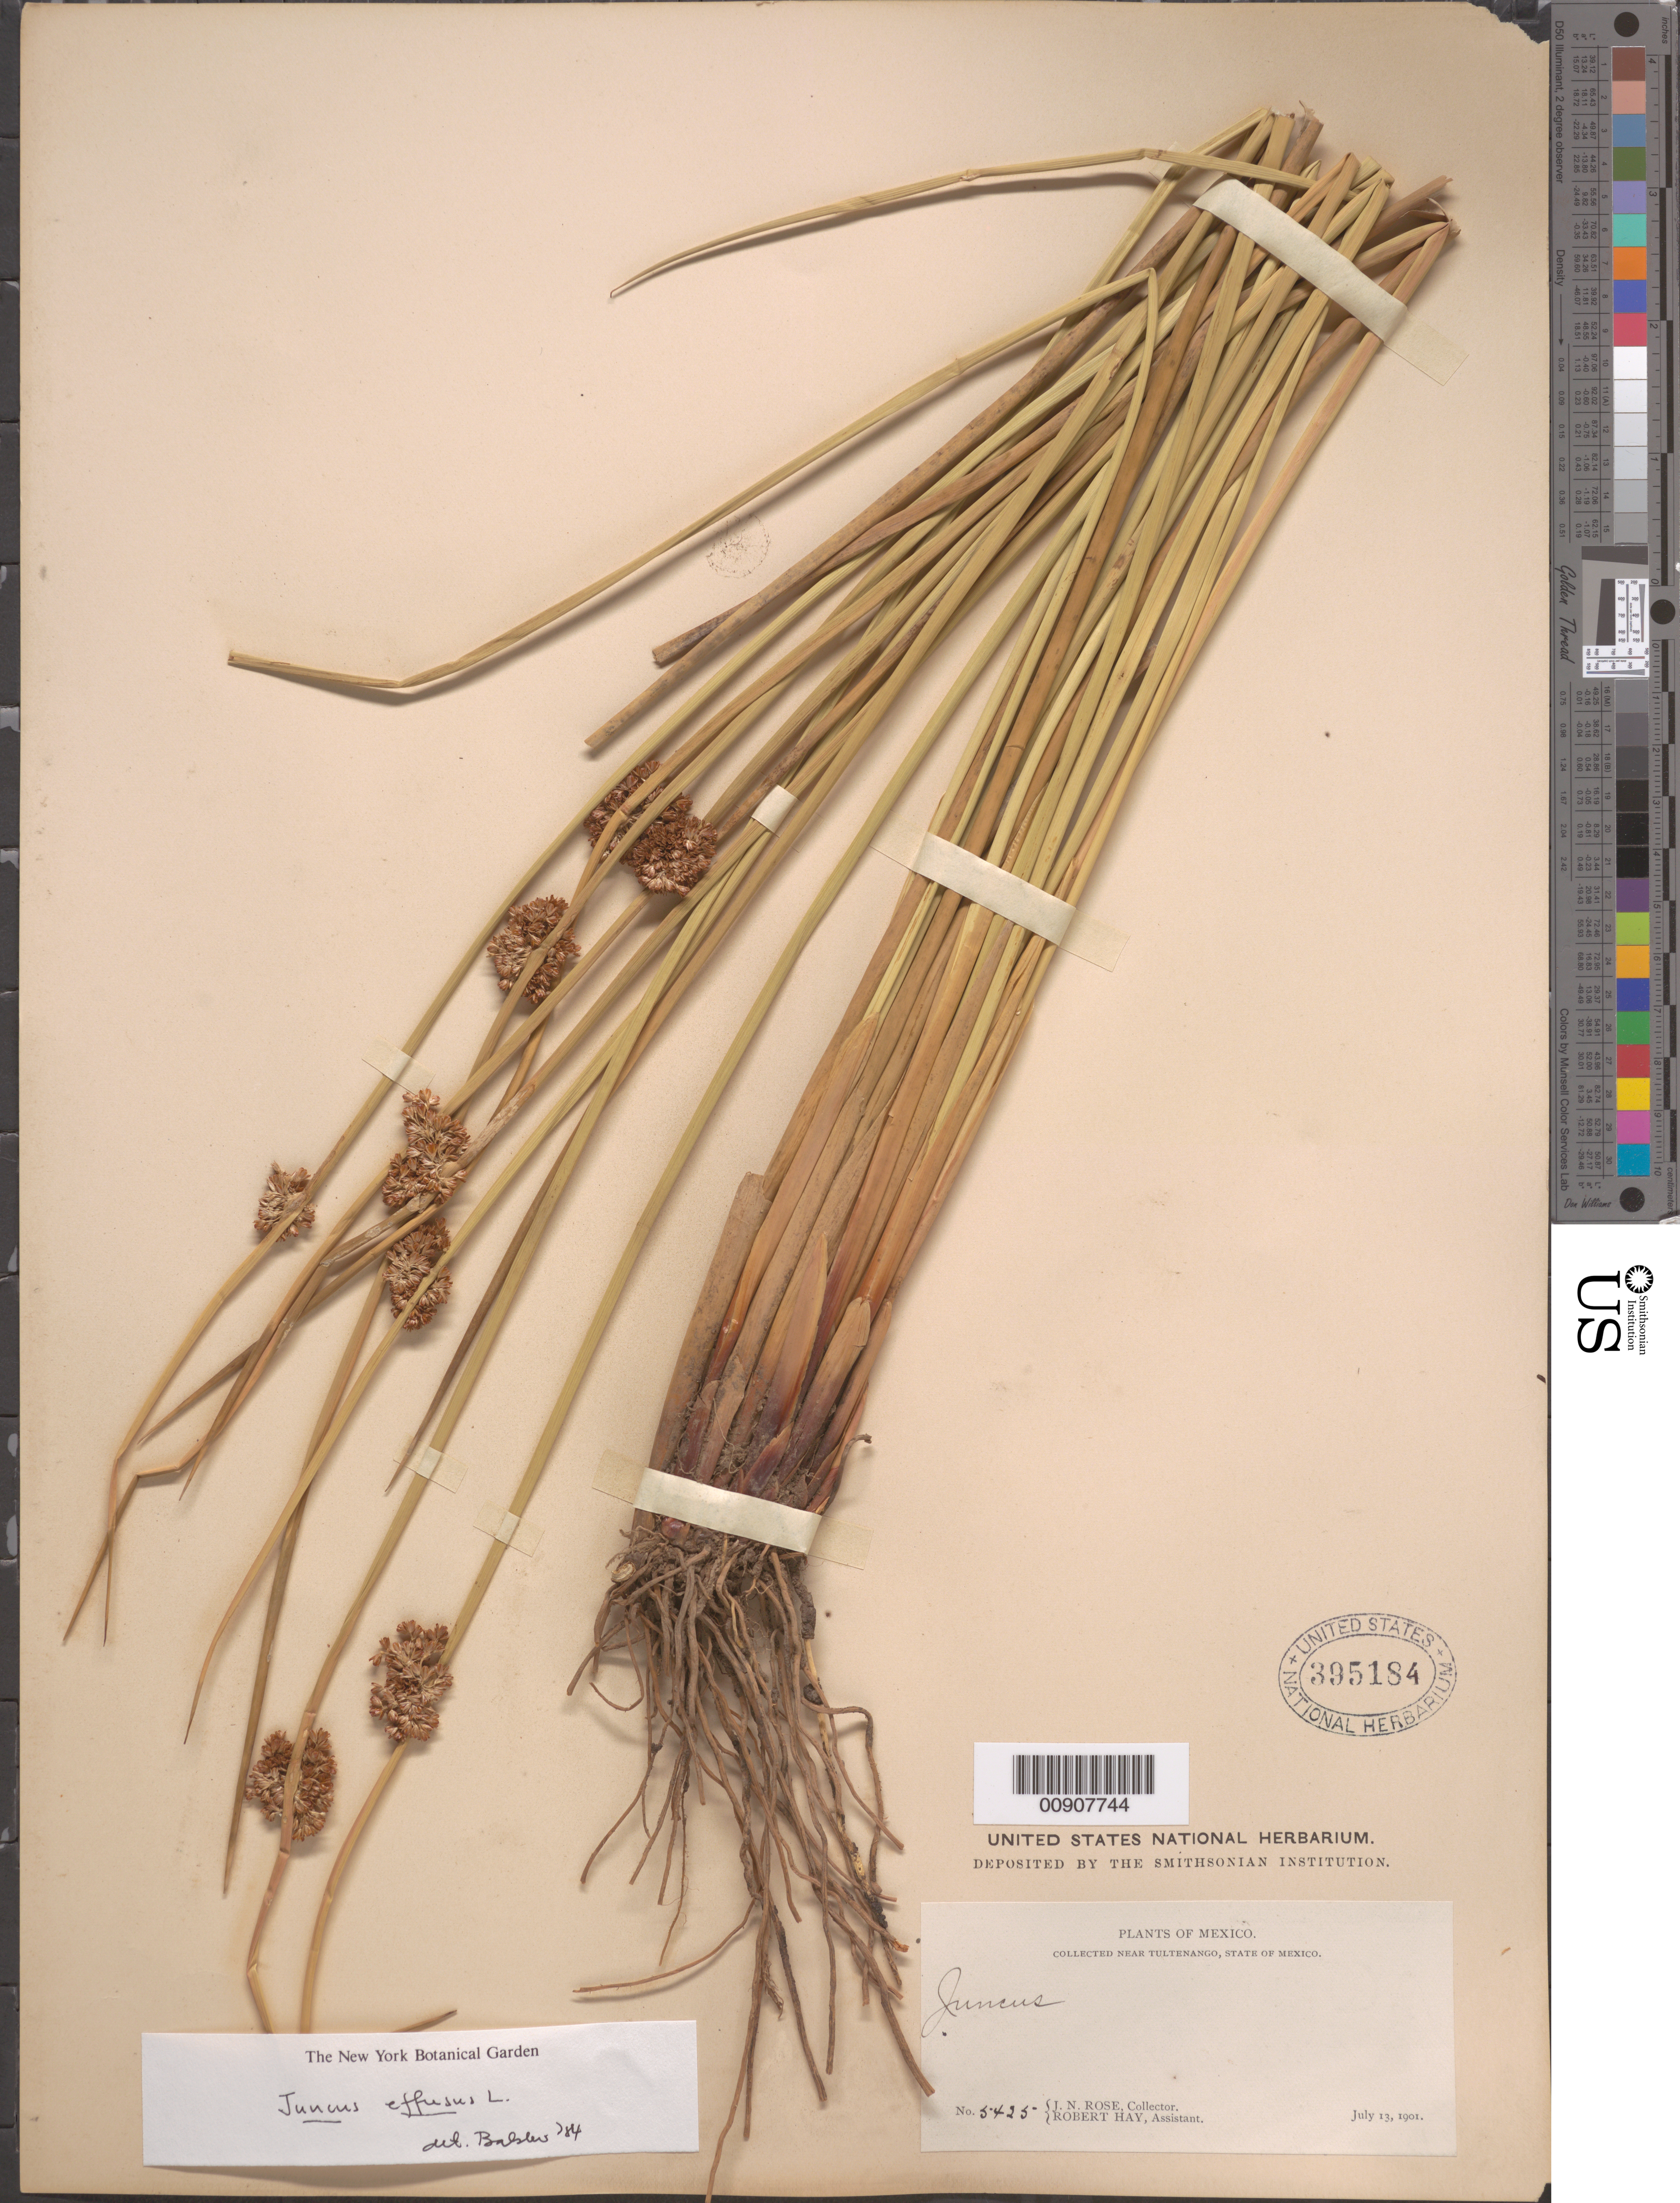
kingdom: Plantae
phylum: Tracheophyta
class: Liliopsida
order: Poales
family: Juncaceae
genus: Juncus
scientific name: Juncus effusus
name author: L.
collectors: J. N. Rose & R. Hay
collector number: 5425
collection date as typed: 13 Jul 1901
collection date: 1901-07-13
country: Mexico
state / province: México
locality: Near Tultenango, State of México.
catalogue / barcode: US 395184